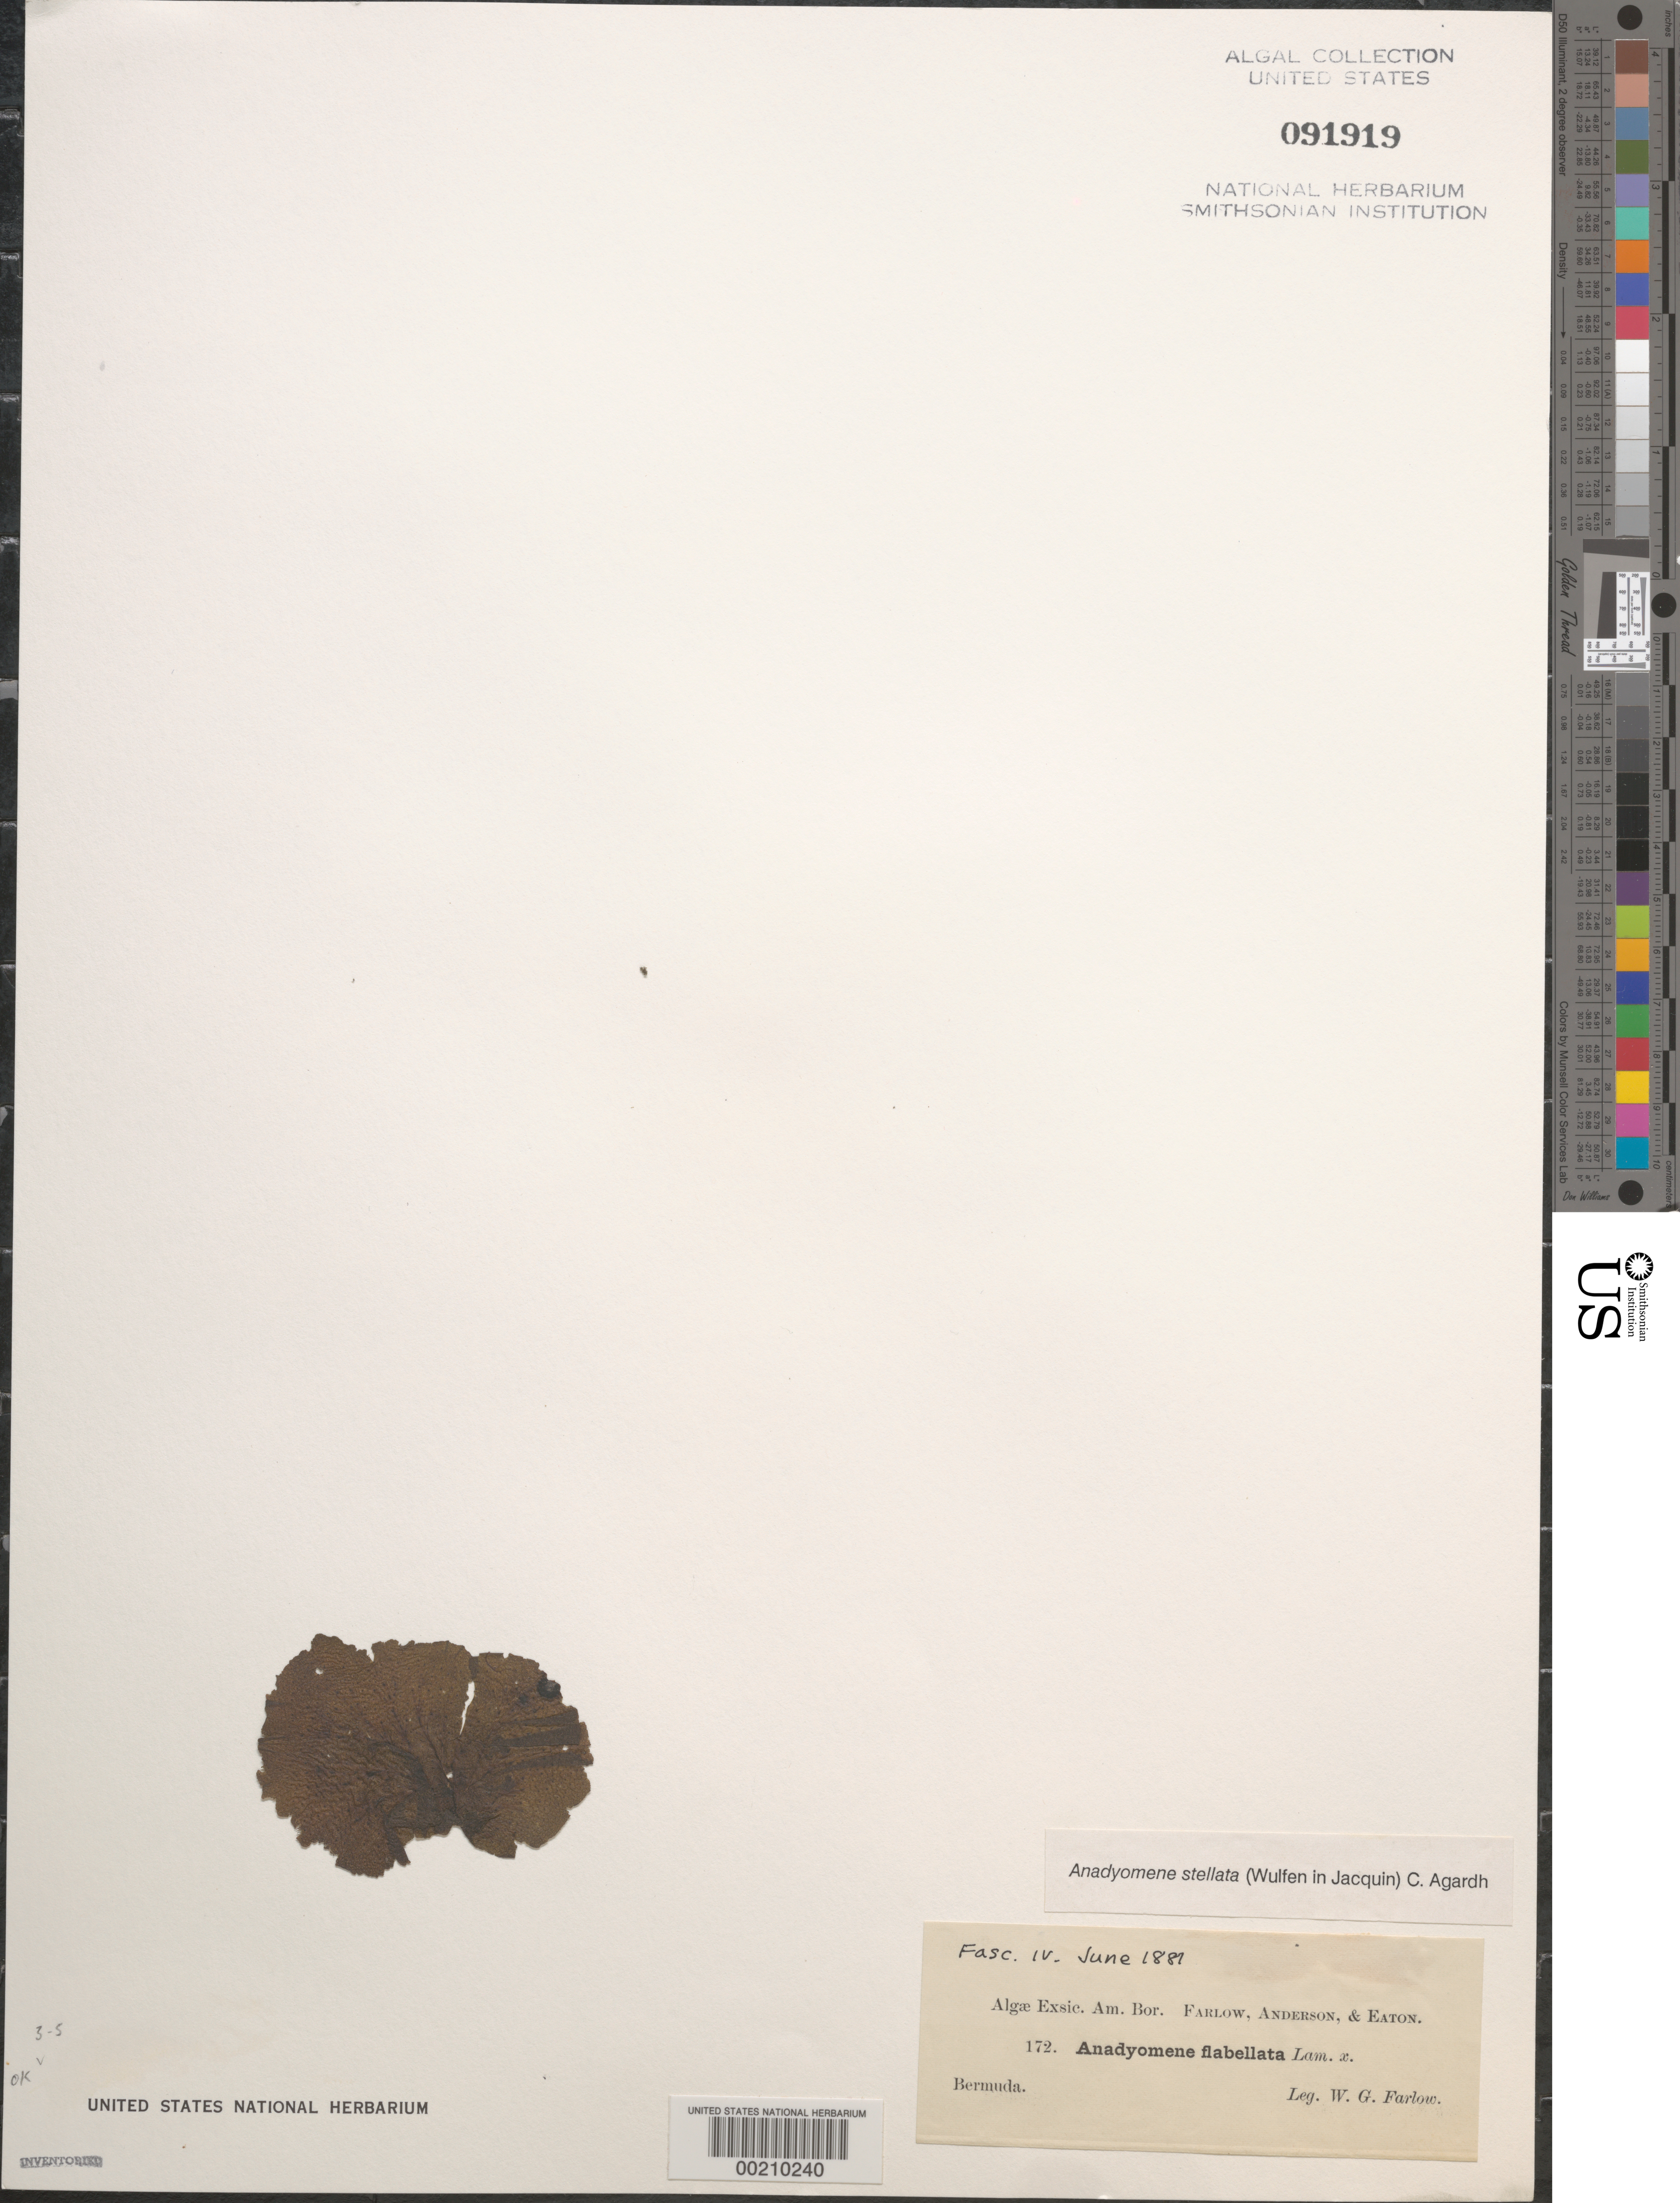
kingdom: Plantae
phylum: Chlorophyta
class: Ulvophyceae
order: Cladophorales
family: Anadyomenaceae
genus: Anadyomene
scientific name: Anadyomene stellata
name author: (Wulfen) C. Agardh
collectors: W. G. Farlow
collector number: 172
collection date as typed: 18--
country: Bermuda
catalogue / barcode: US 91919